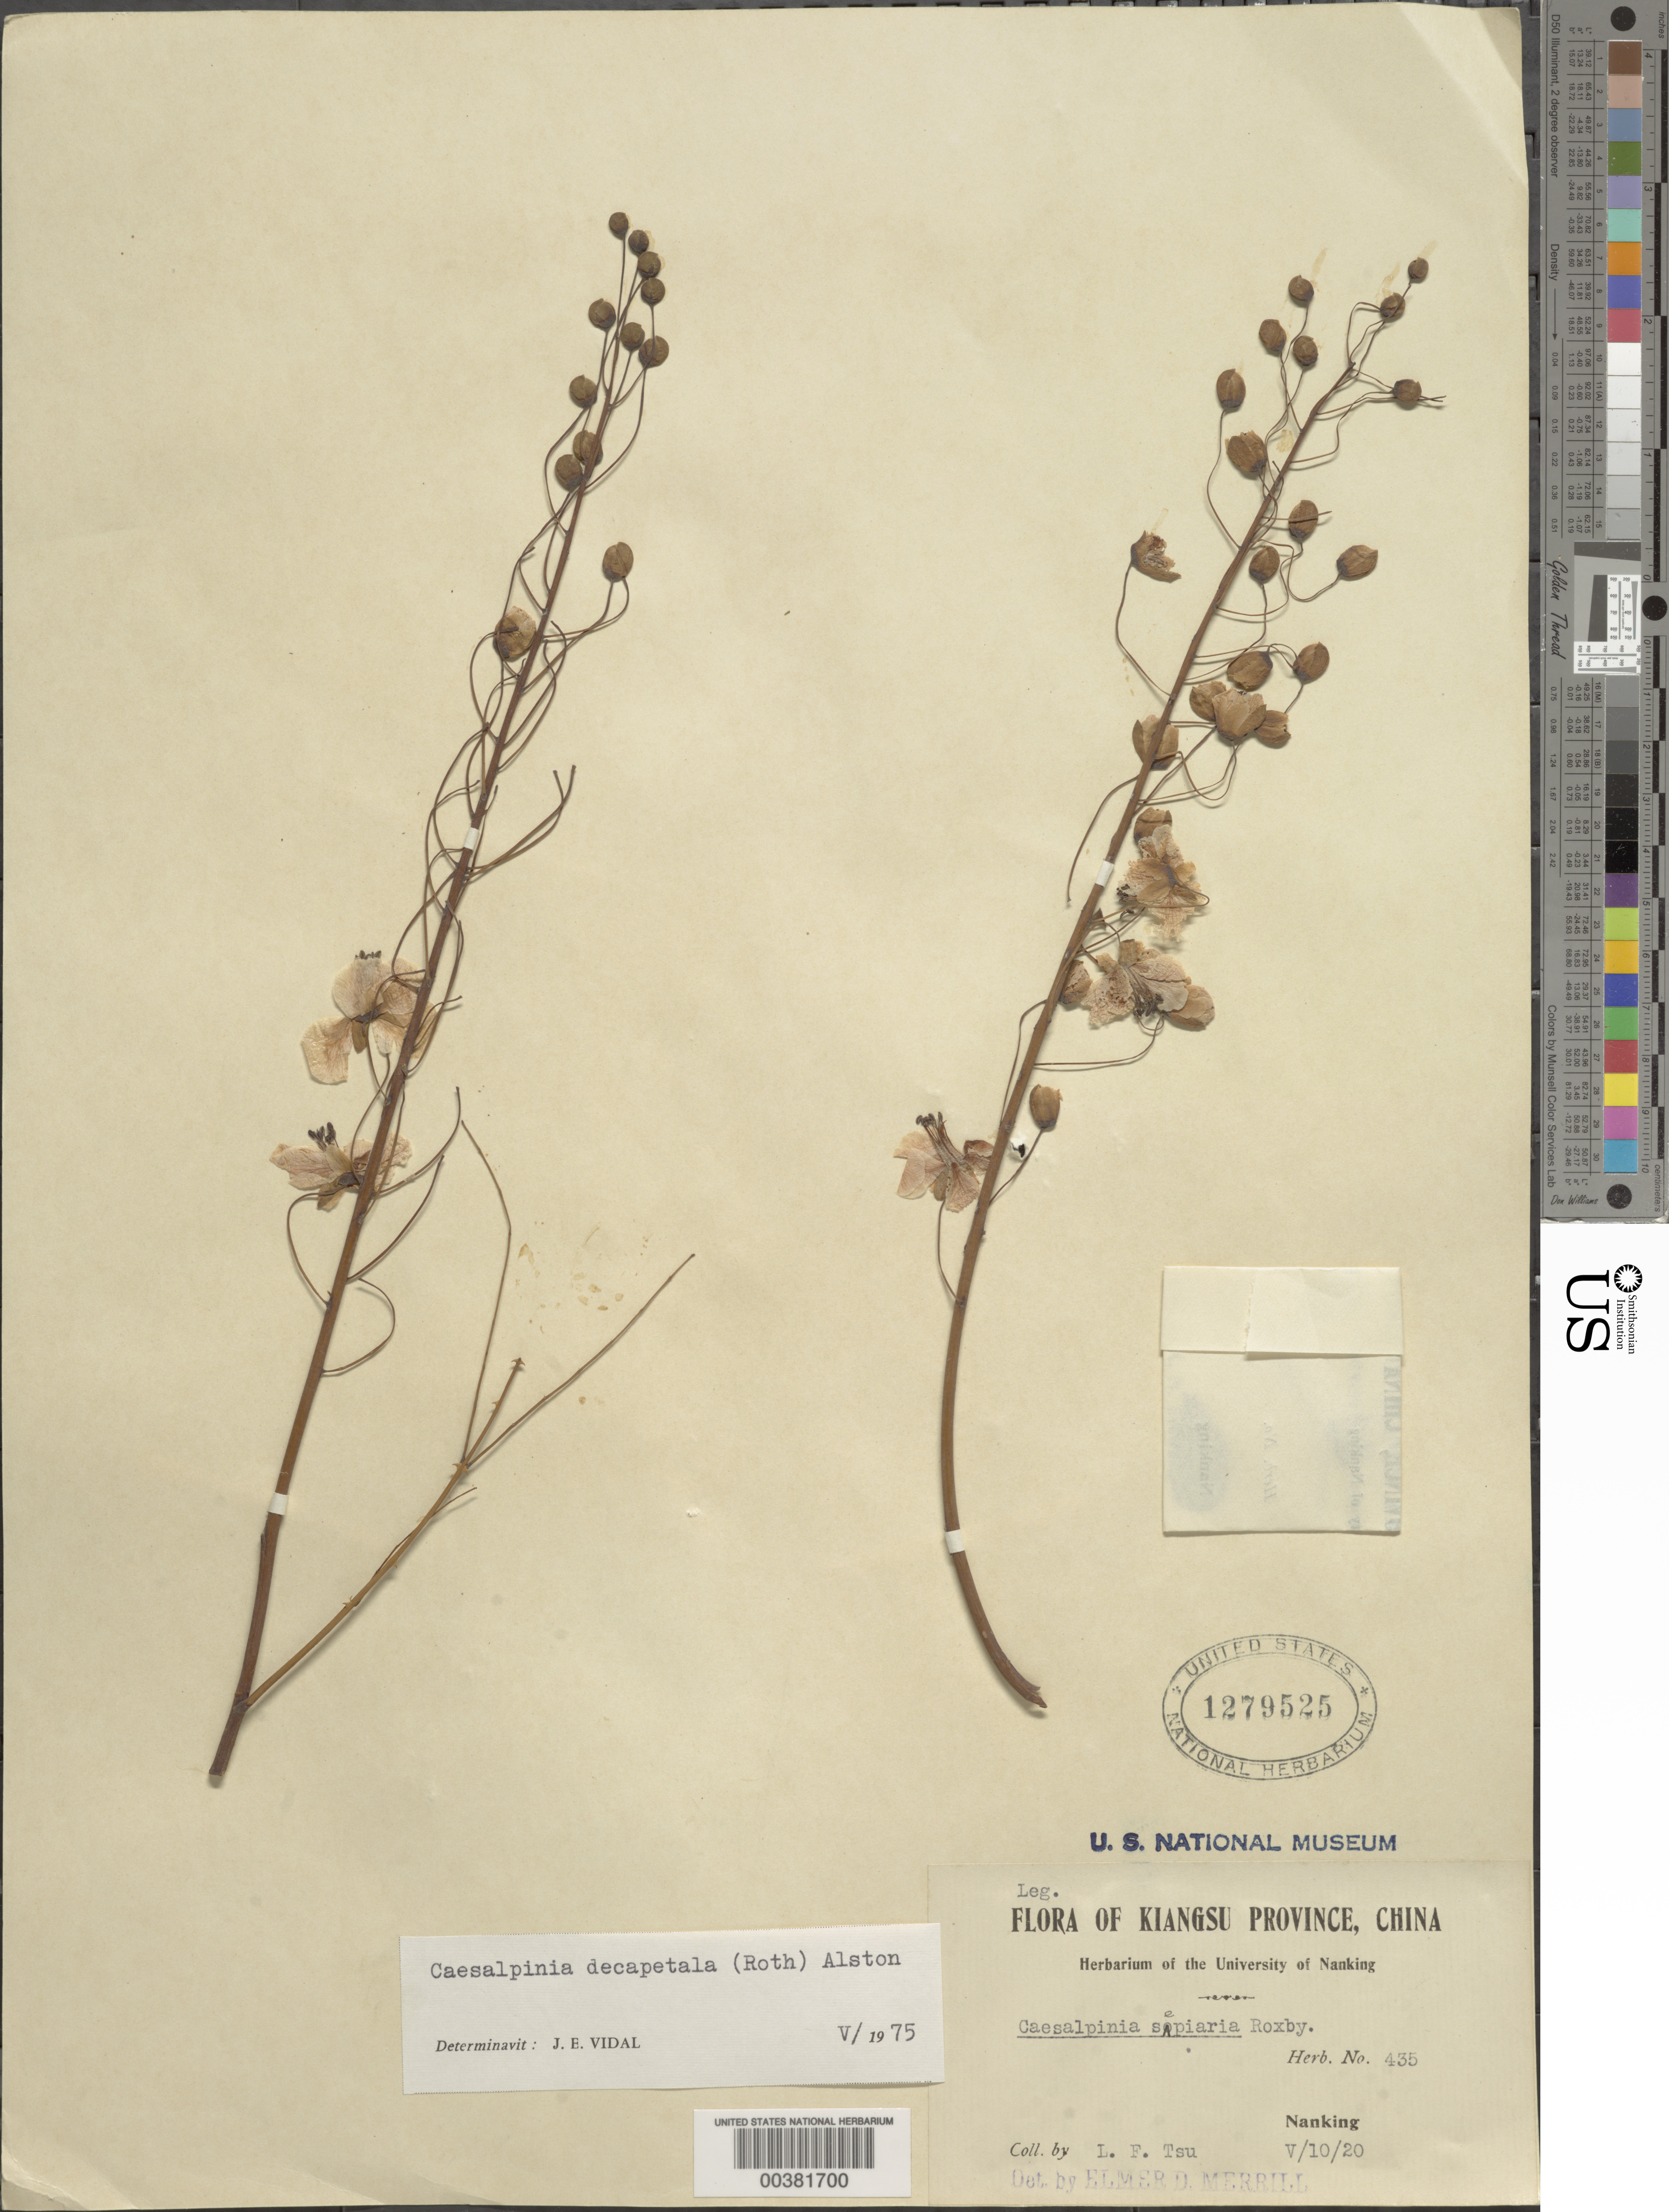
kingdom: Plantae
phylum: Tracheophyta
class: Magnoliopsida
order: Fabales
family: Fabaceae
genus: Biancaea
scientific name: Biancaea decapetala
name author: (Roth) O. Deg.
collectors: L. Tsu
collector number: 435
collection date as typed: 10 May 1920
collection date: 1920-05-10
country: China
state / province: Jiangsu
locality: Nanking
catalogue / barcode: US 1279525